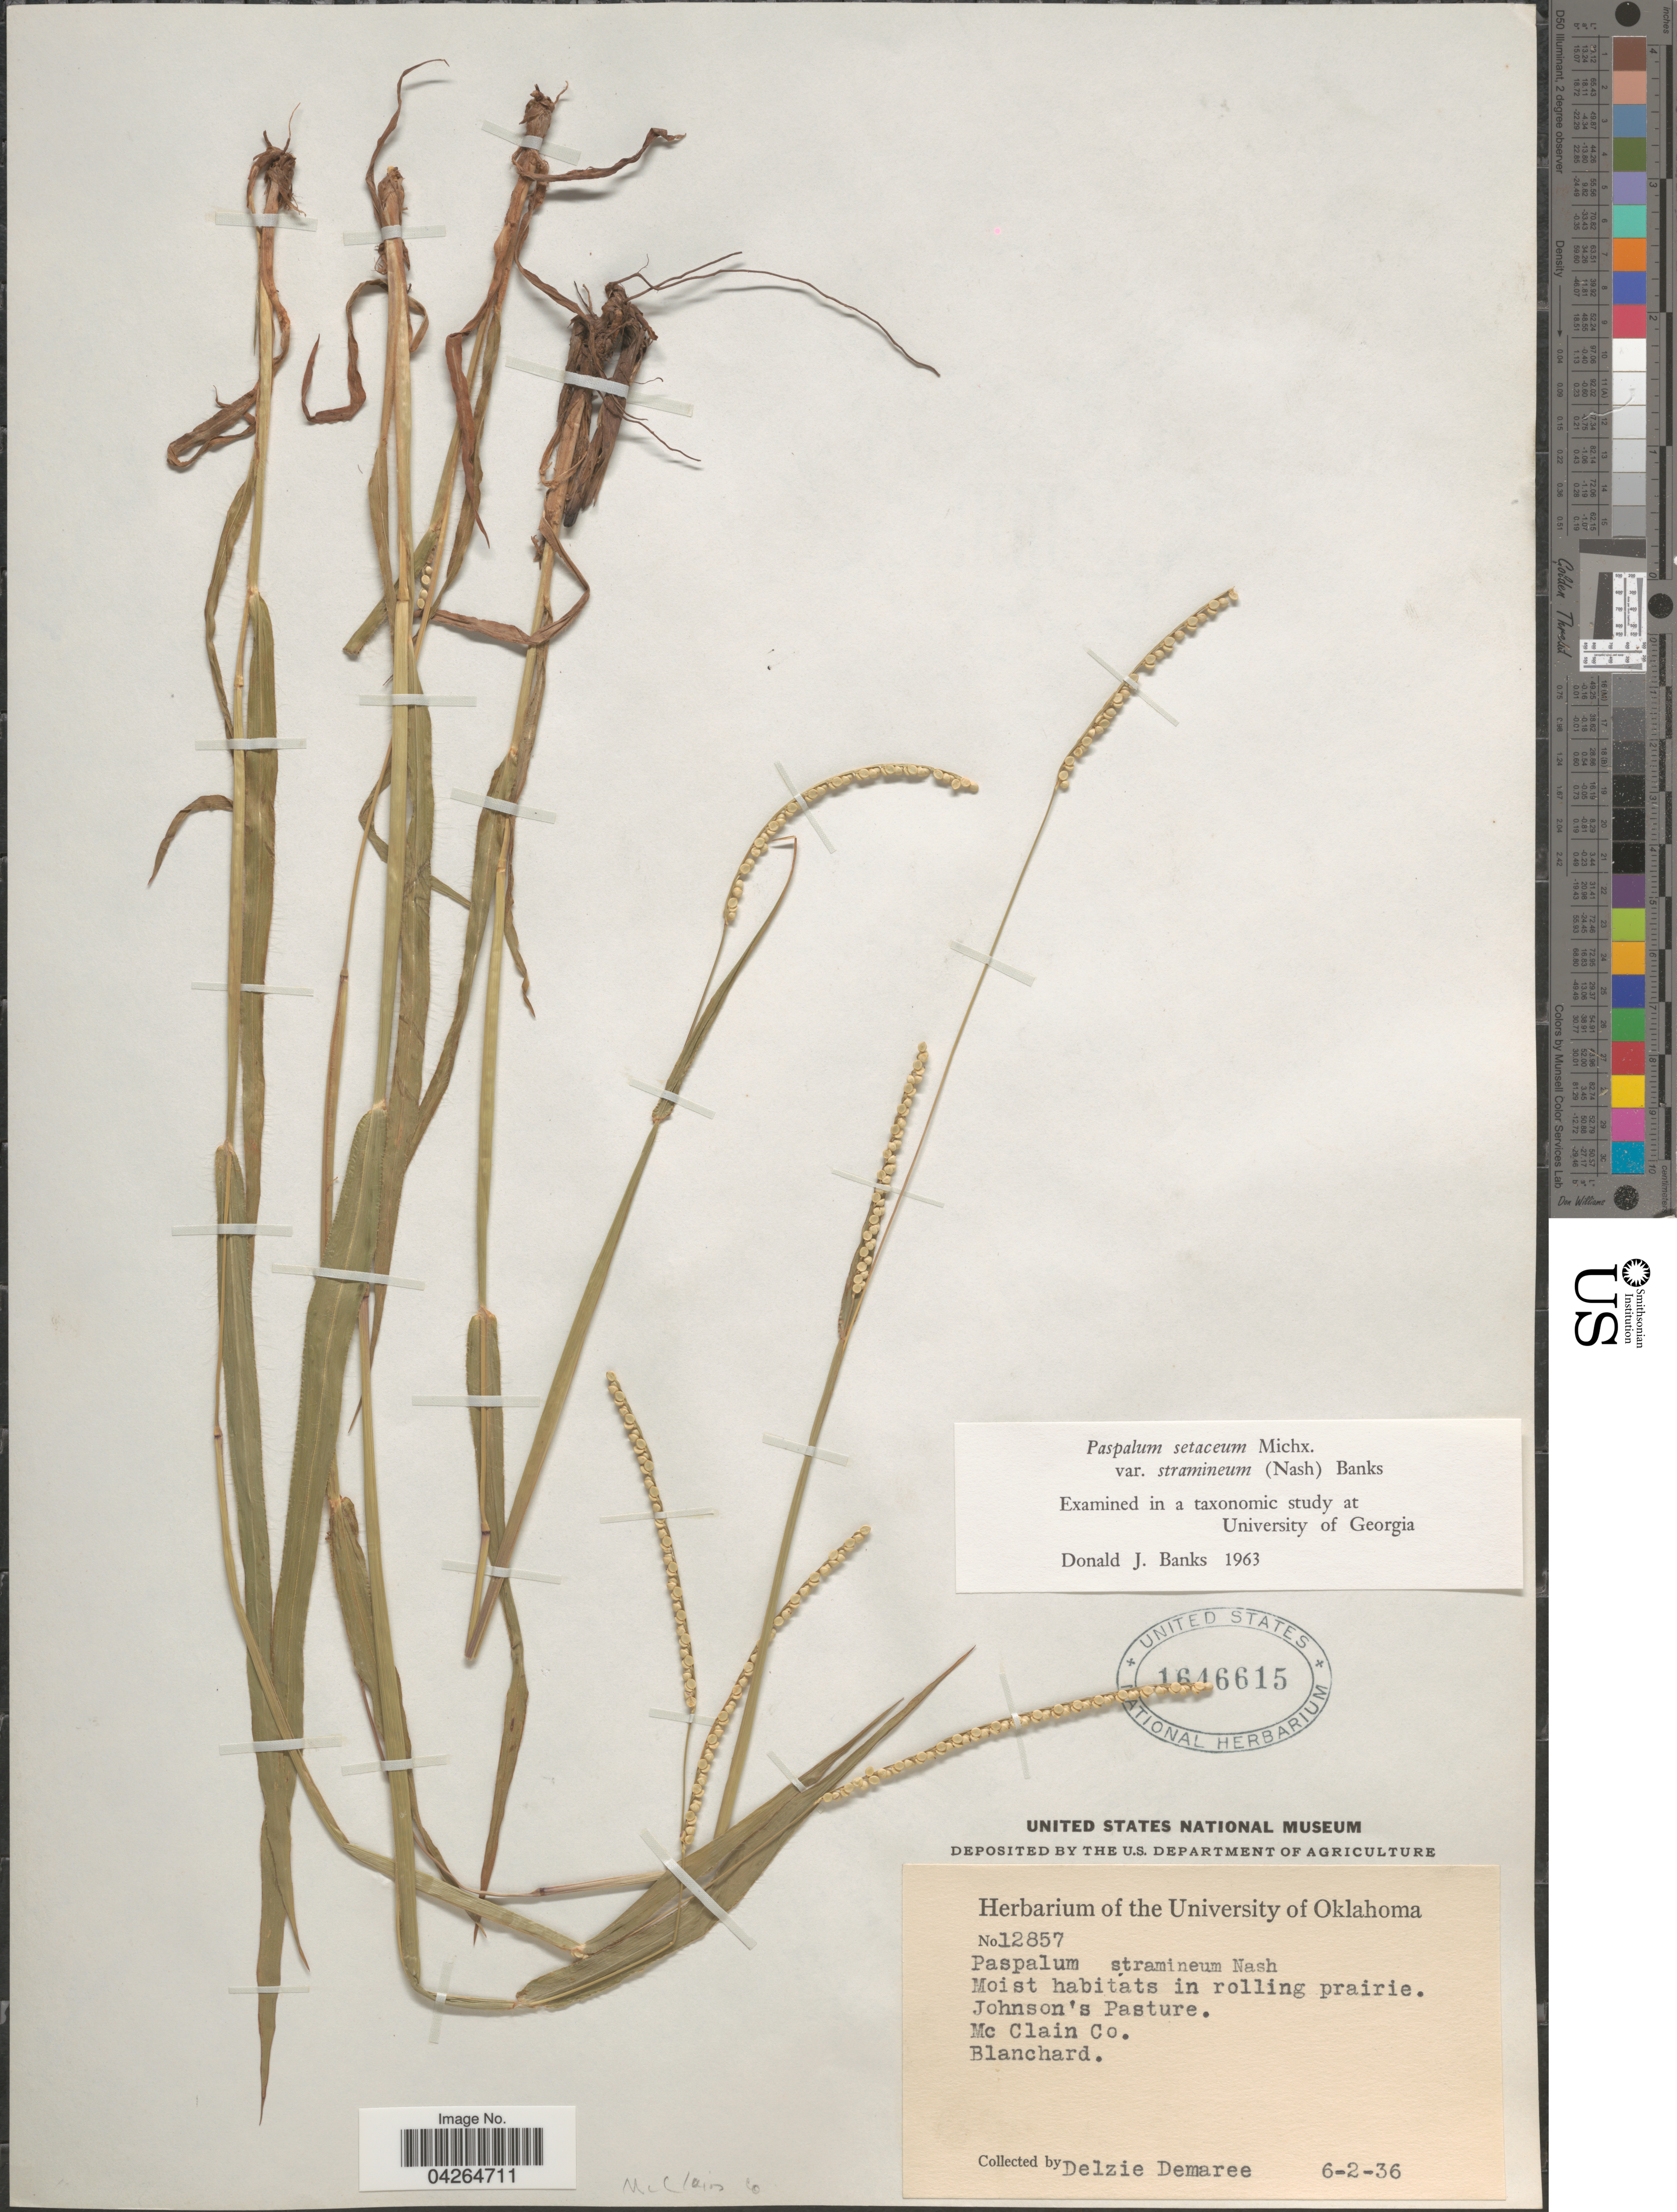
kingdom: Plantae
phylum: Tracheophyta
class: Liliopsida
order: Poales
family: Poaceae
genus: Paspalum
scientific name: Paspalum setaceum var. stramineum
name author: (Nash) D.J. Banks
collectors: D. Demaree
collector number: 12857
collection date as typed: Transcribed d/m/y: 2/6/36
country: United States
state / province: Oklahoma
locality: Johnson's Pasture. Mc Clain Co. Blanchard.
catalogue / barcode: US 1646615